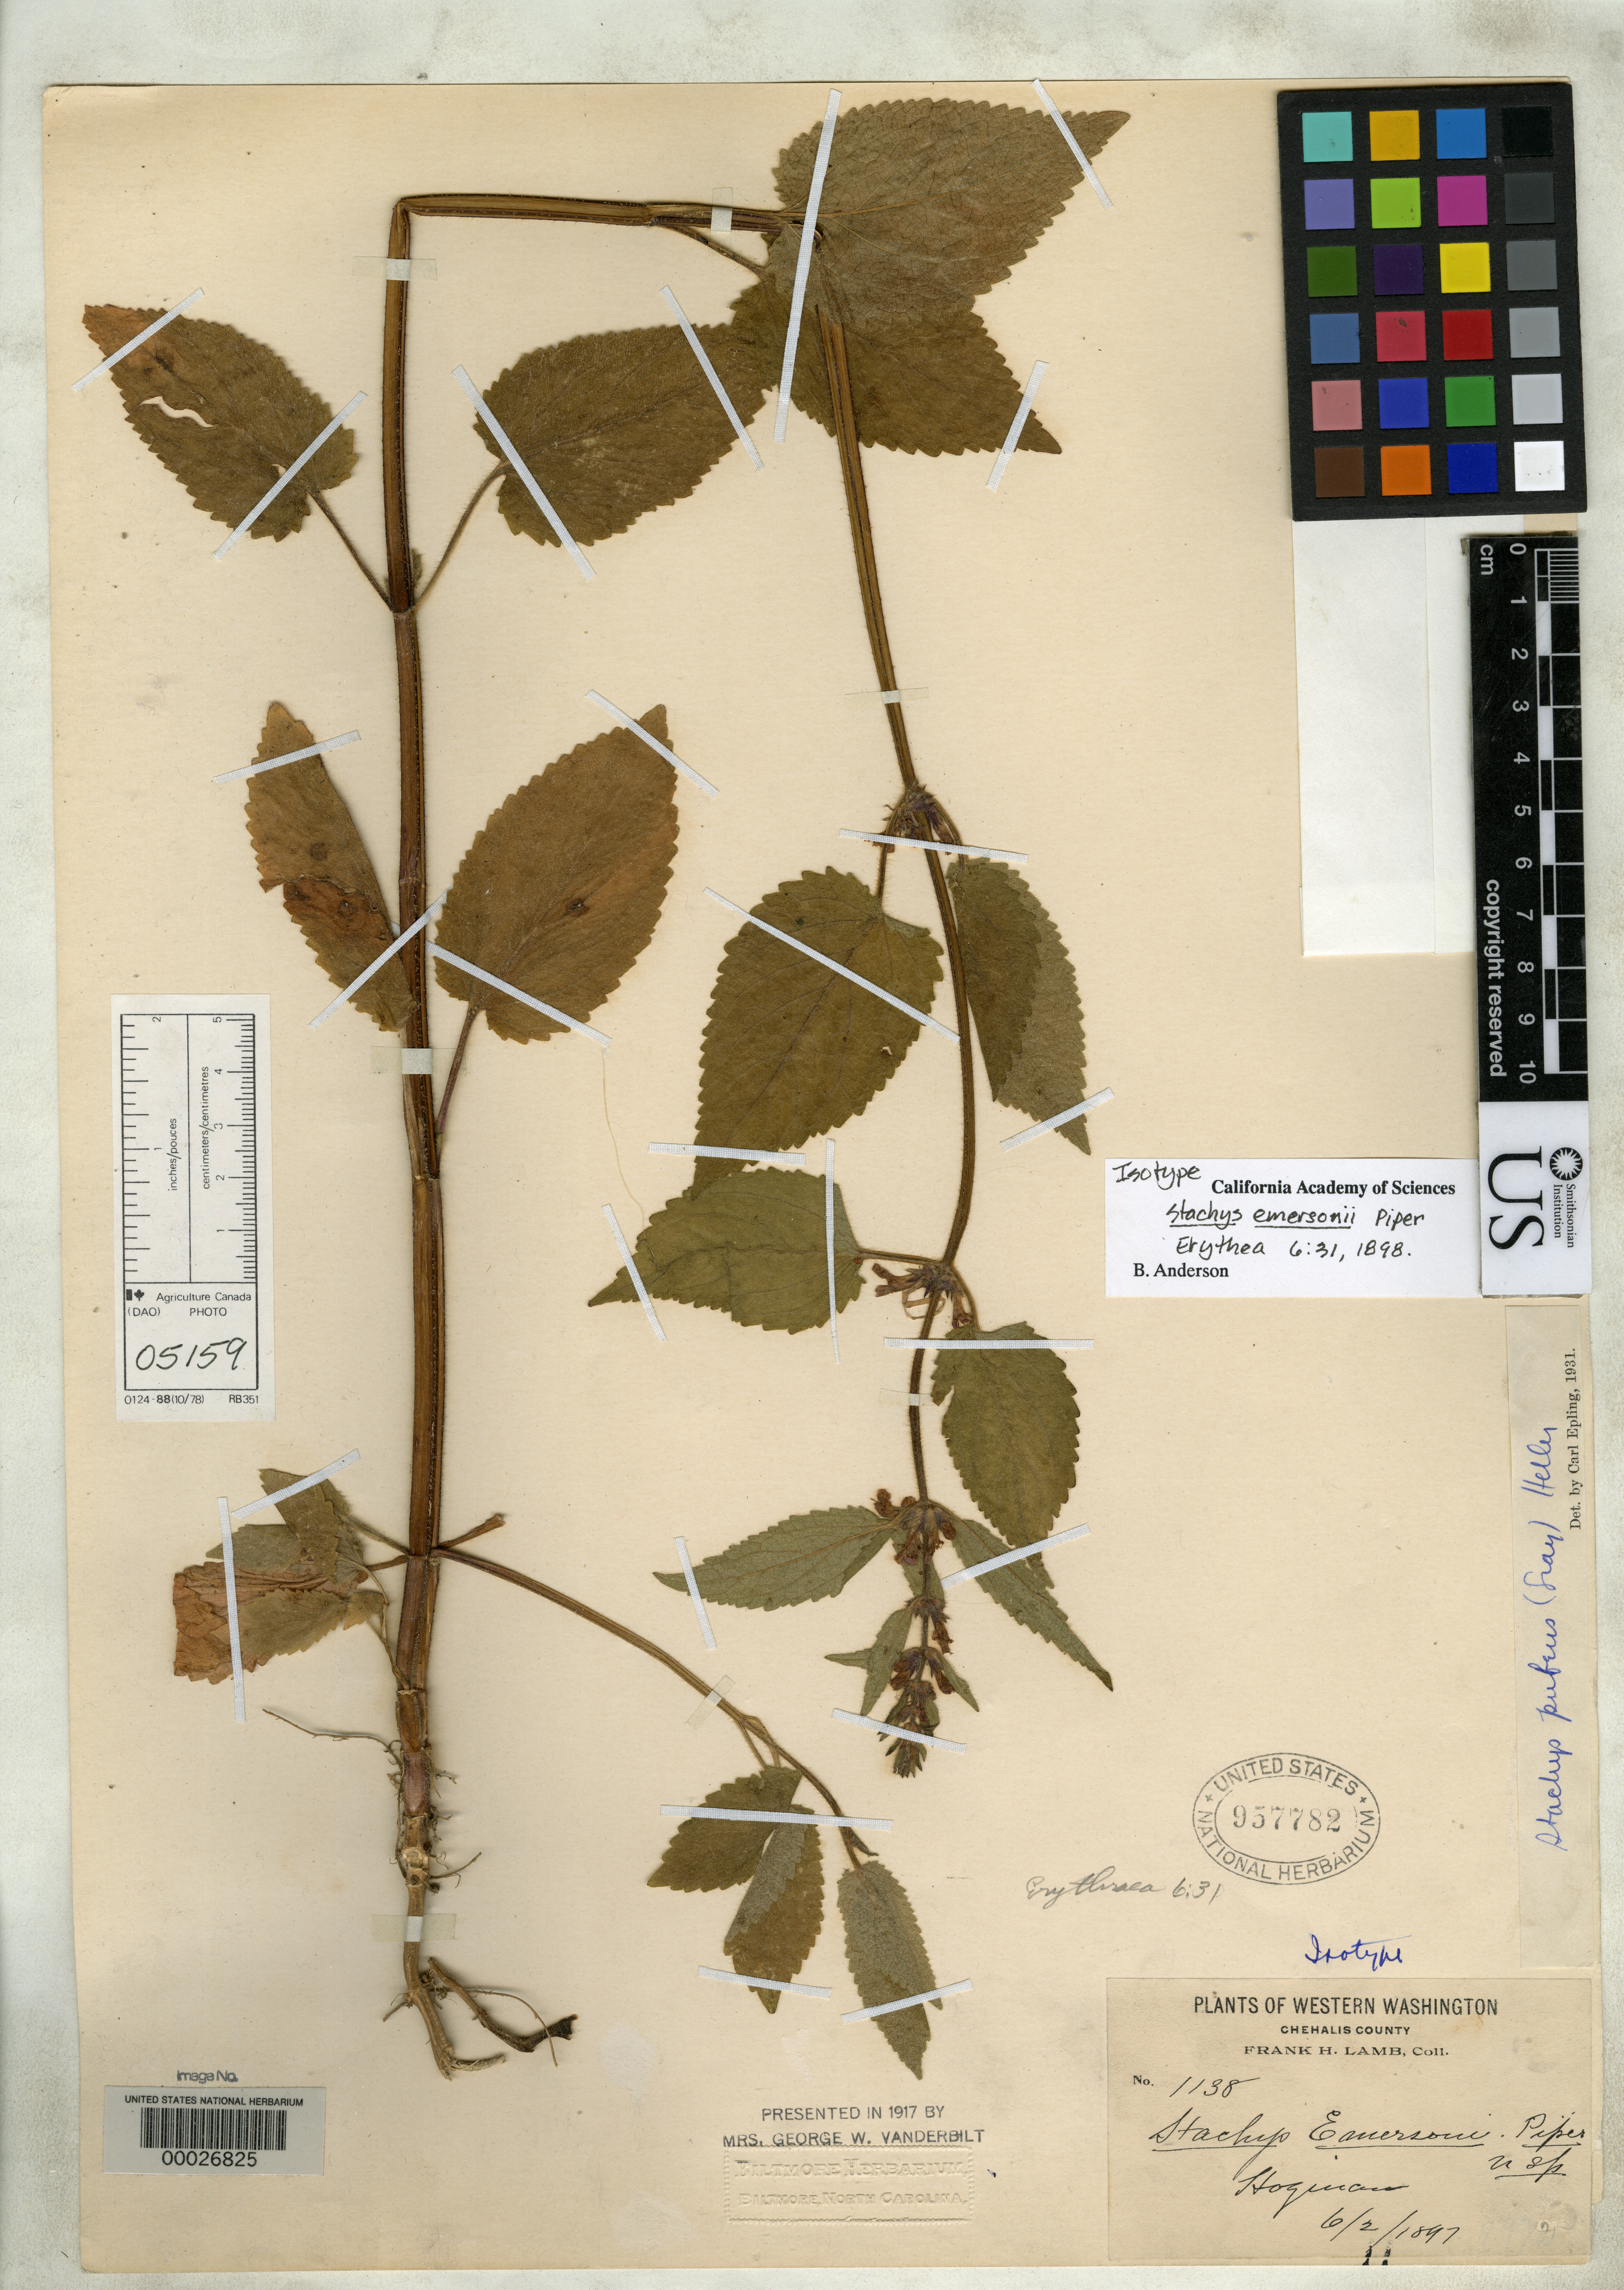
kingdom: Plantae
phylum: Tracheophyta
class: Magnoliopsida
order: Lamiales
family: Lamiaceae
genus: Stachys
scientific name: Stachys emersoni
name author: Piper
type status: Isotype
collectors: F. H. Lamb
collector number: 1138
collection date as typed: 02 Jun 1897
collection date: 1897-06-02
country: United States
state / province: Washington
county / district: Grays Harbor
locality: Hoquiam.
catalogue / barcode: US 957782